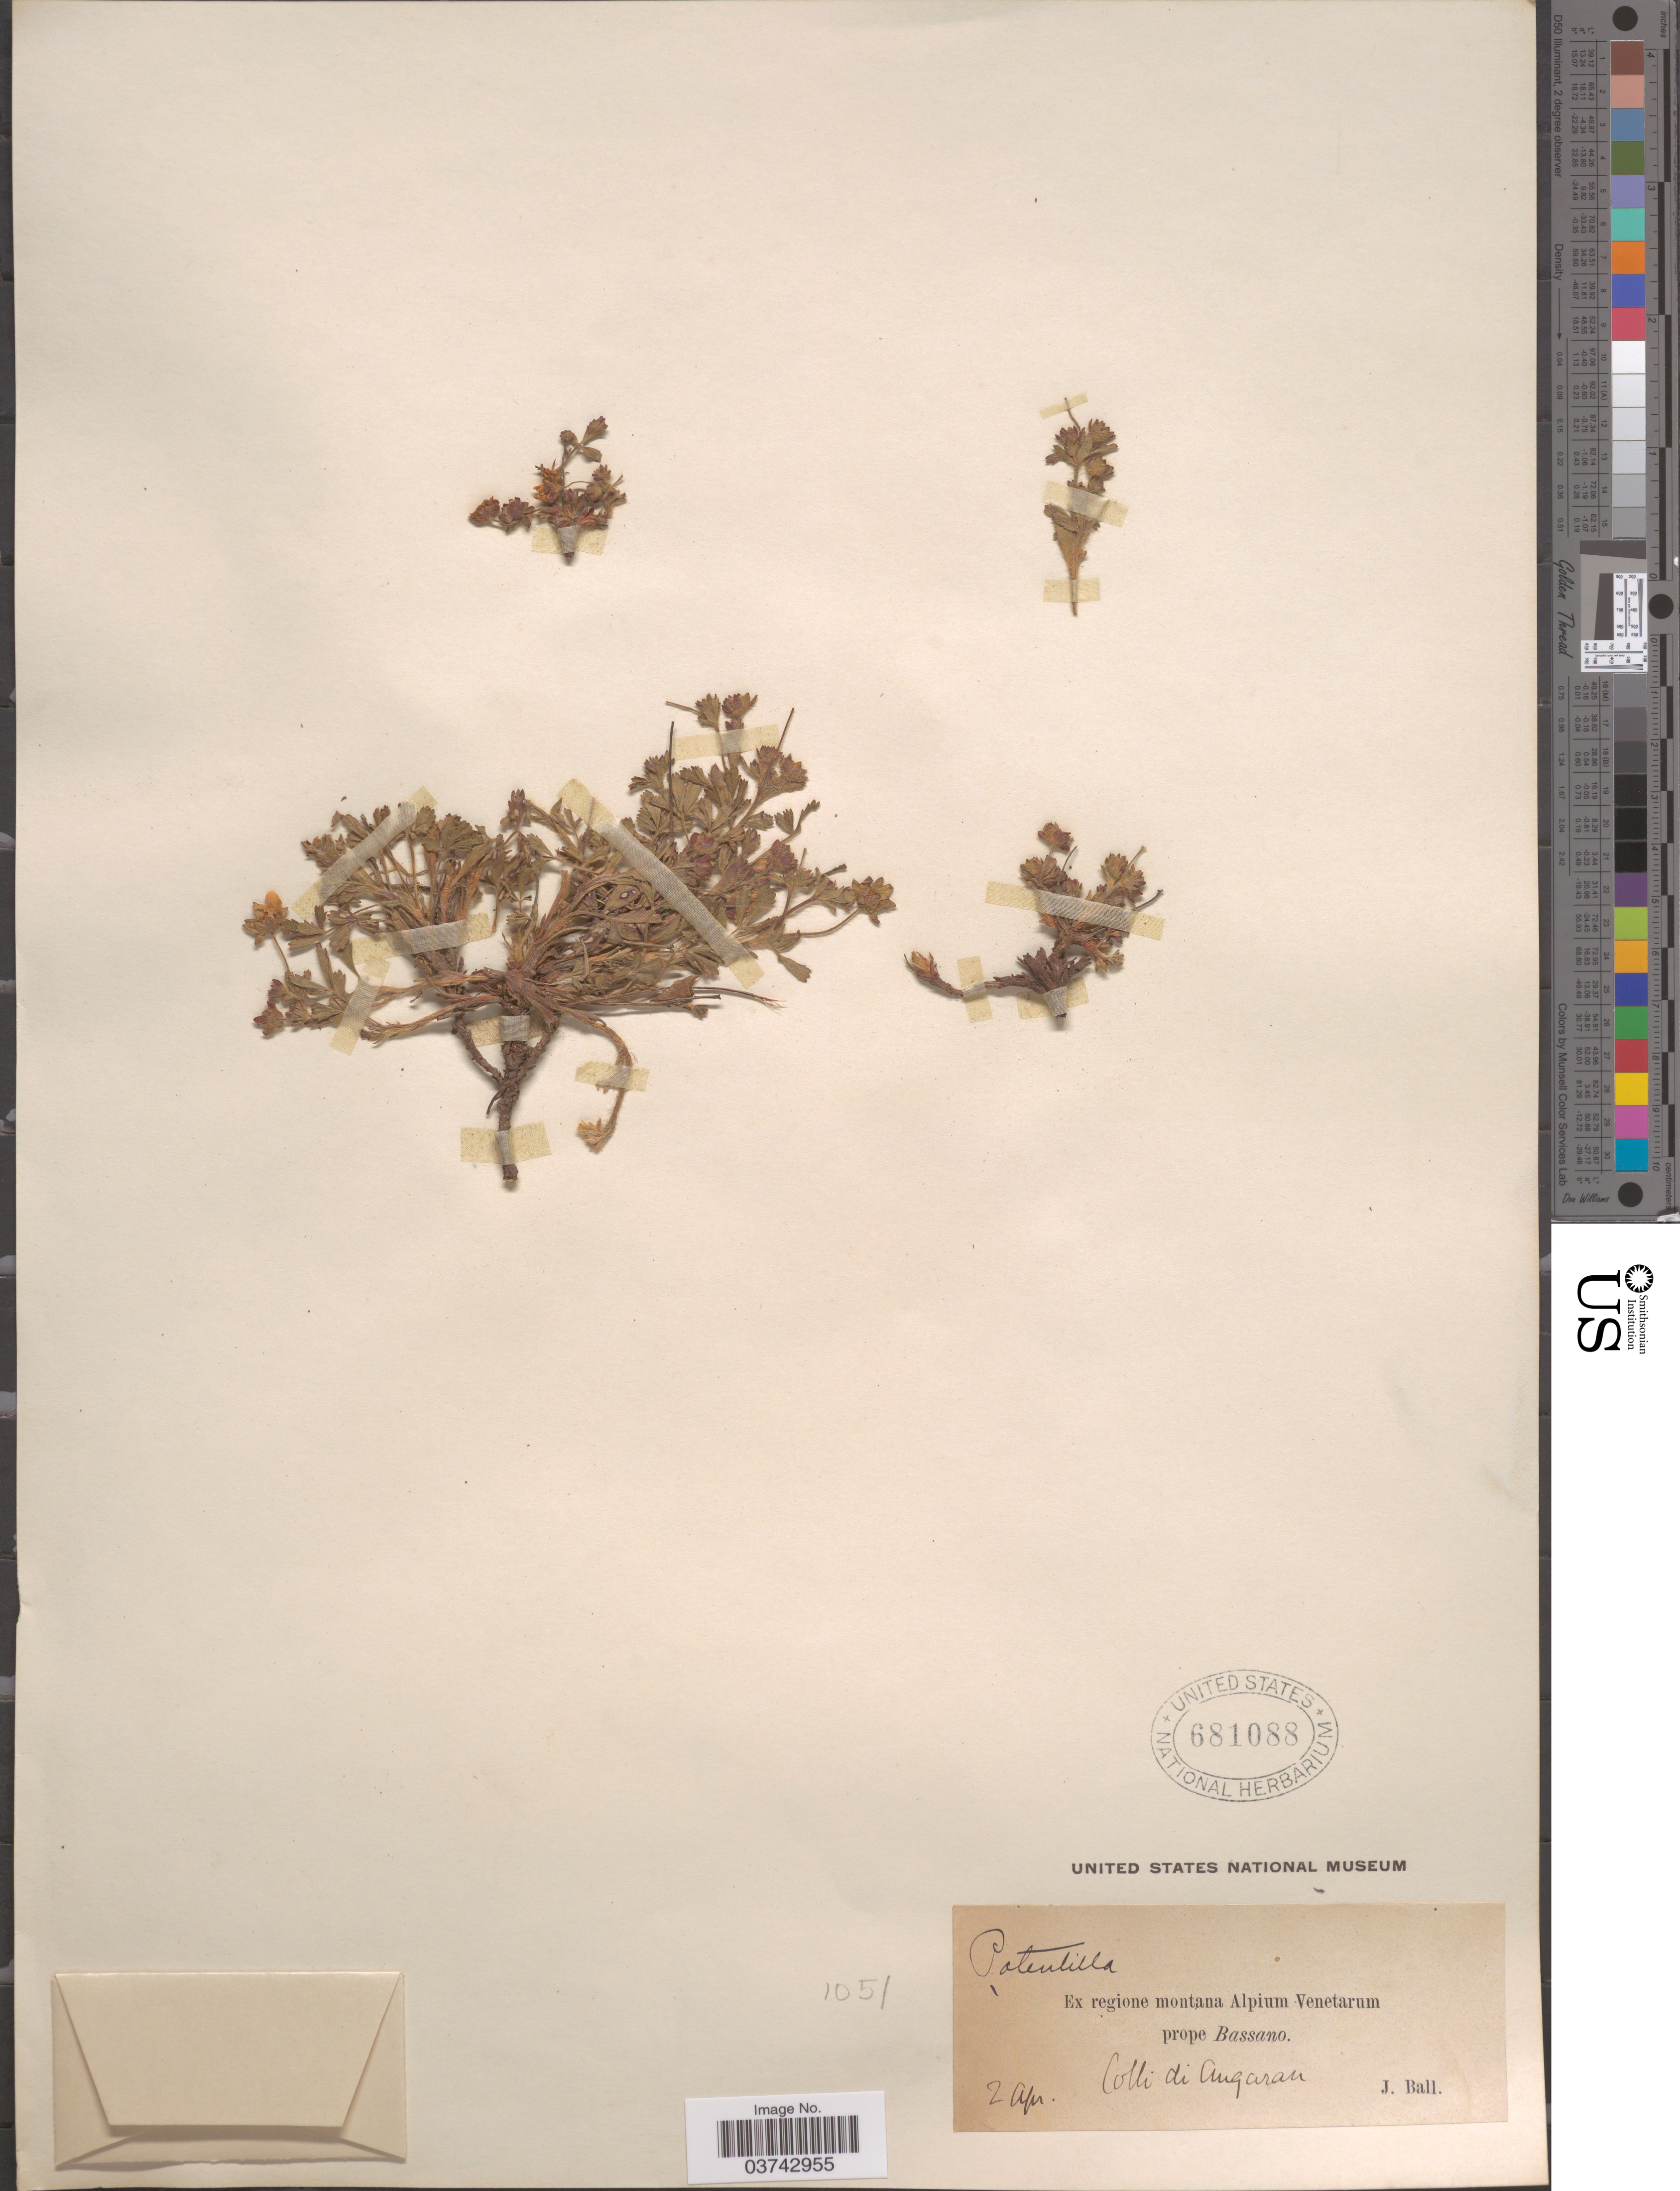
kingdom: Plantae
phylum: Tracheophyta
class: Magnoliopsida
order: Rosales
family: Rosaceae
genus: Potentilla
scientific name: Potentilla sp.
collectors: J. Ball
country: Italy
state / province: Veneto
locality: Ex regione montana Alpium Venetarum prope Bassano. Colli di Angaran.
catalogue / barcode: US 681088